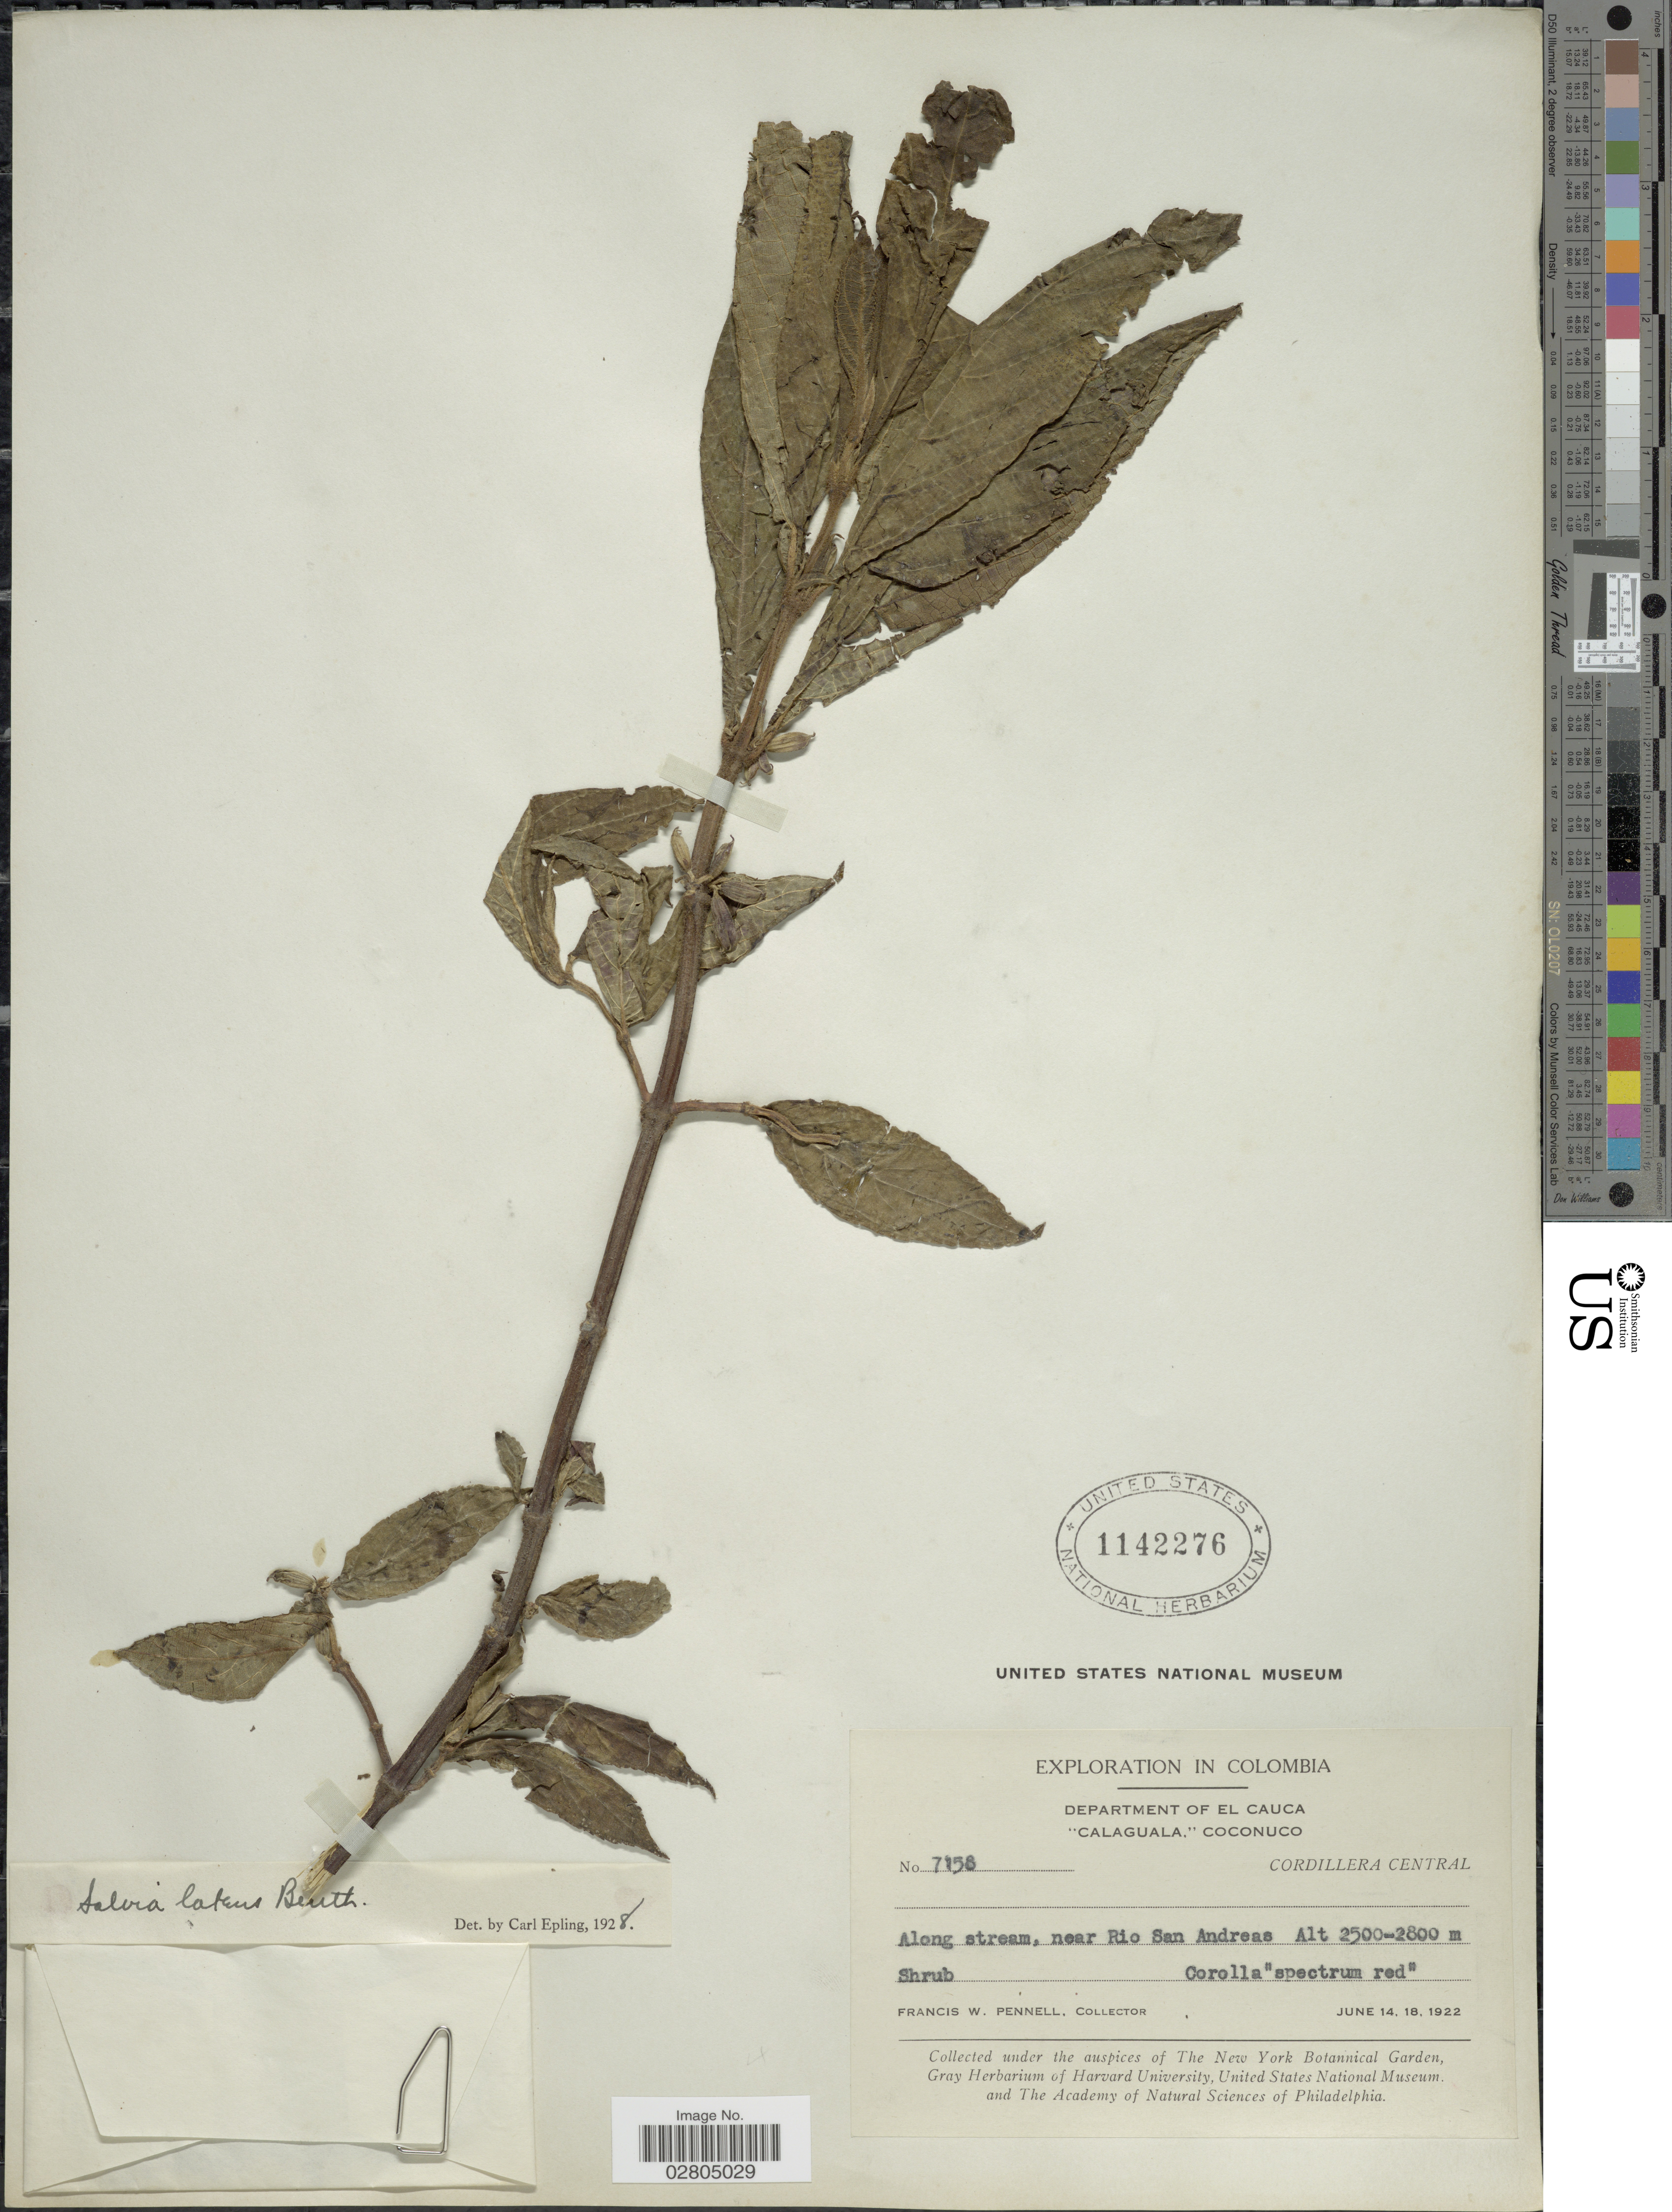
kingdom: Plantae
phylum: Tracheophyta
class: Magnoliopsida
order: Lamiales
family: Lamiaceae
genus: Salvia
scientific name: Salvia rufula subsp. latens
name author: (Benth.) J.R.I. Wood & Harley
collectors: F. W. Pennell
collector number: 7158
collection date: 1922-06-14/1922-06-18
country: Colombia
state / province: Cauca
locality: Department of El Cauca, "Calaguala" Coconuco, Along stream, near Rio San Andreas.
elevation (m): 2500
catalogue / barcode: US 1142276